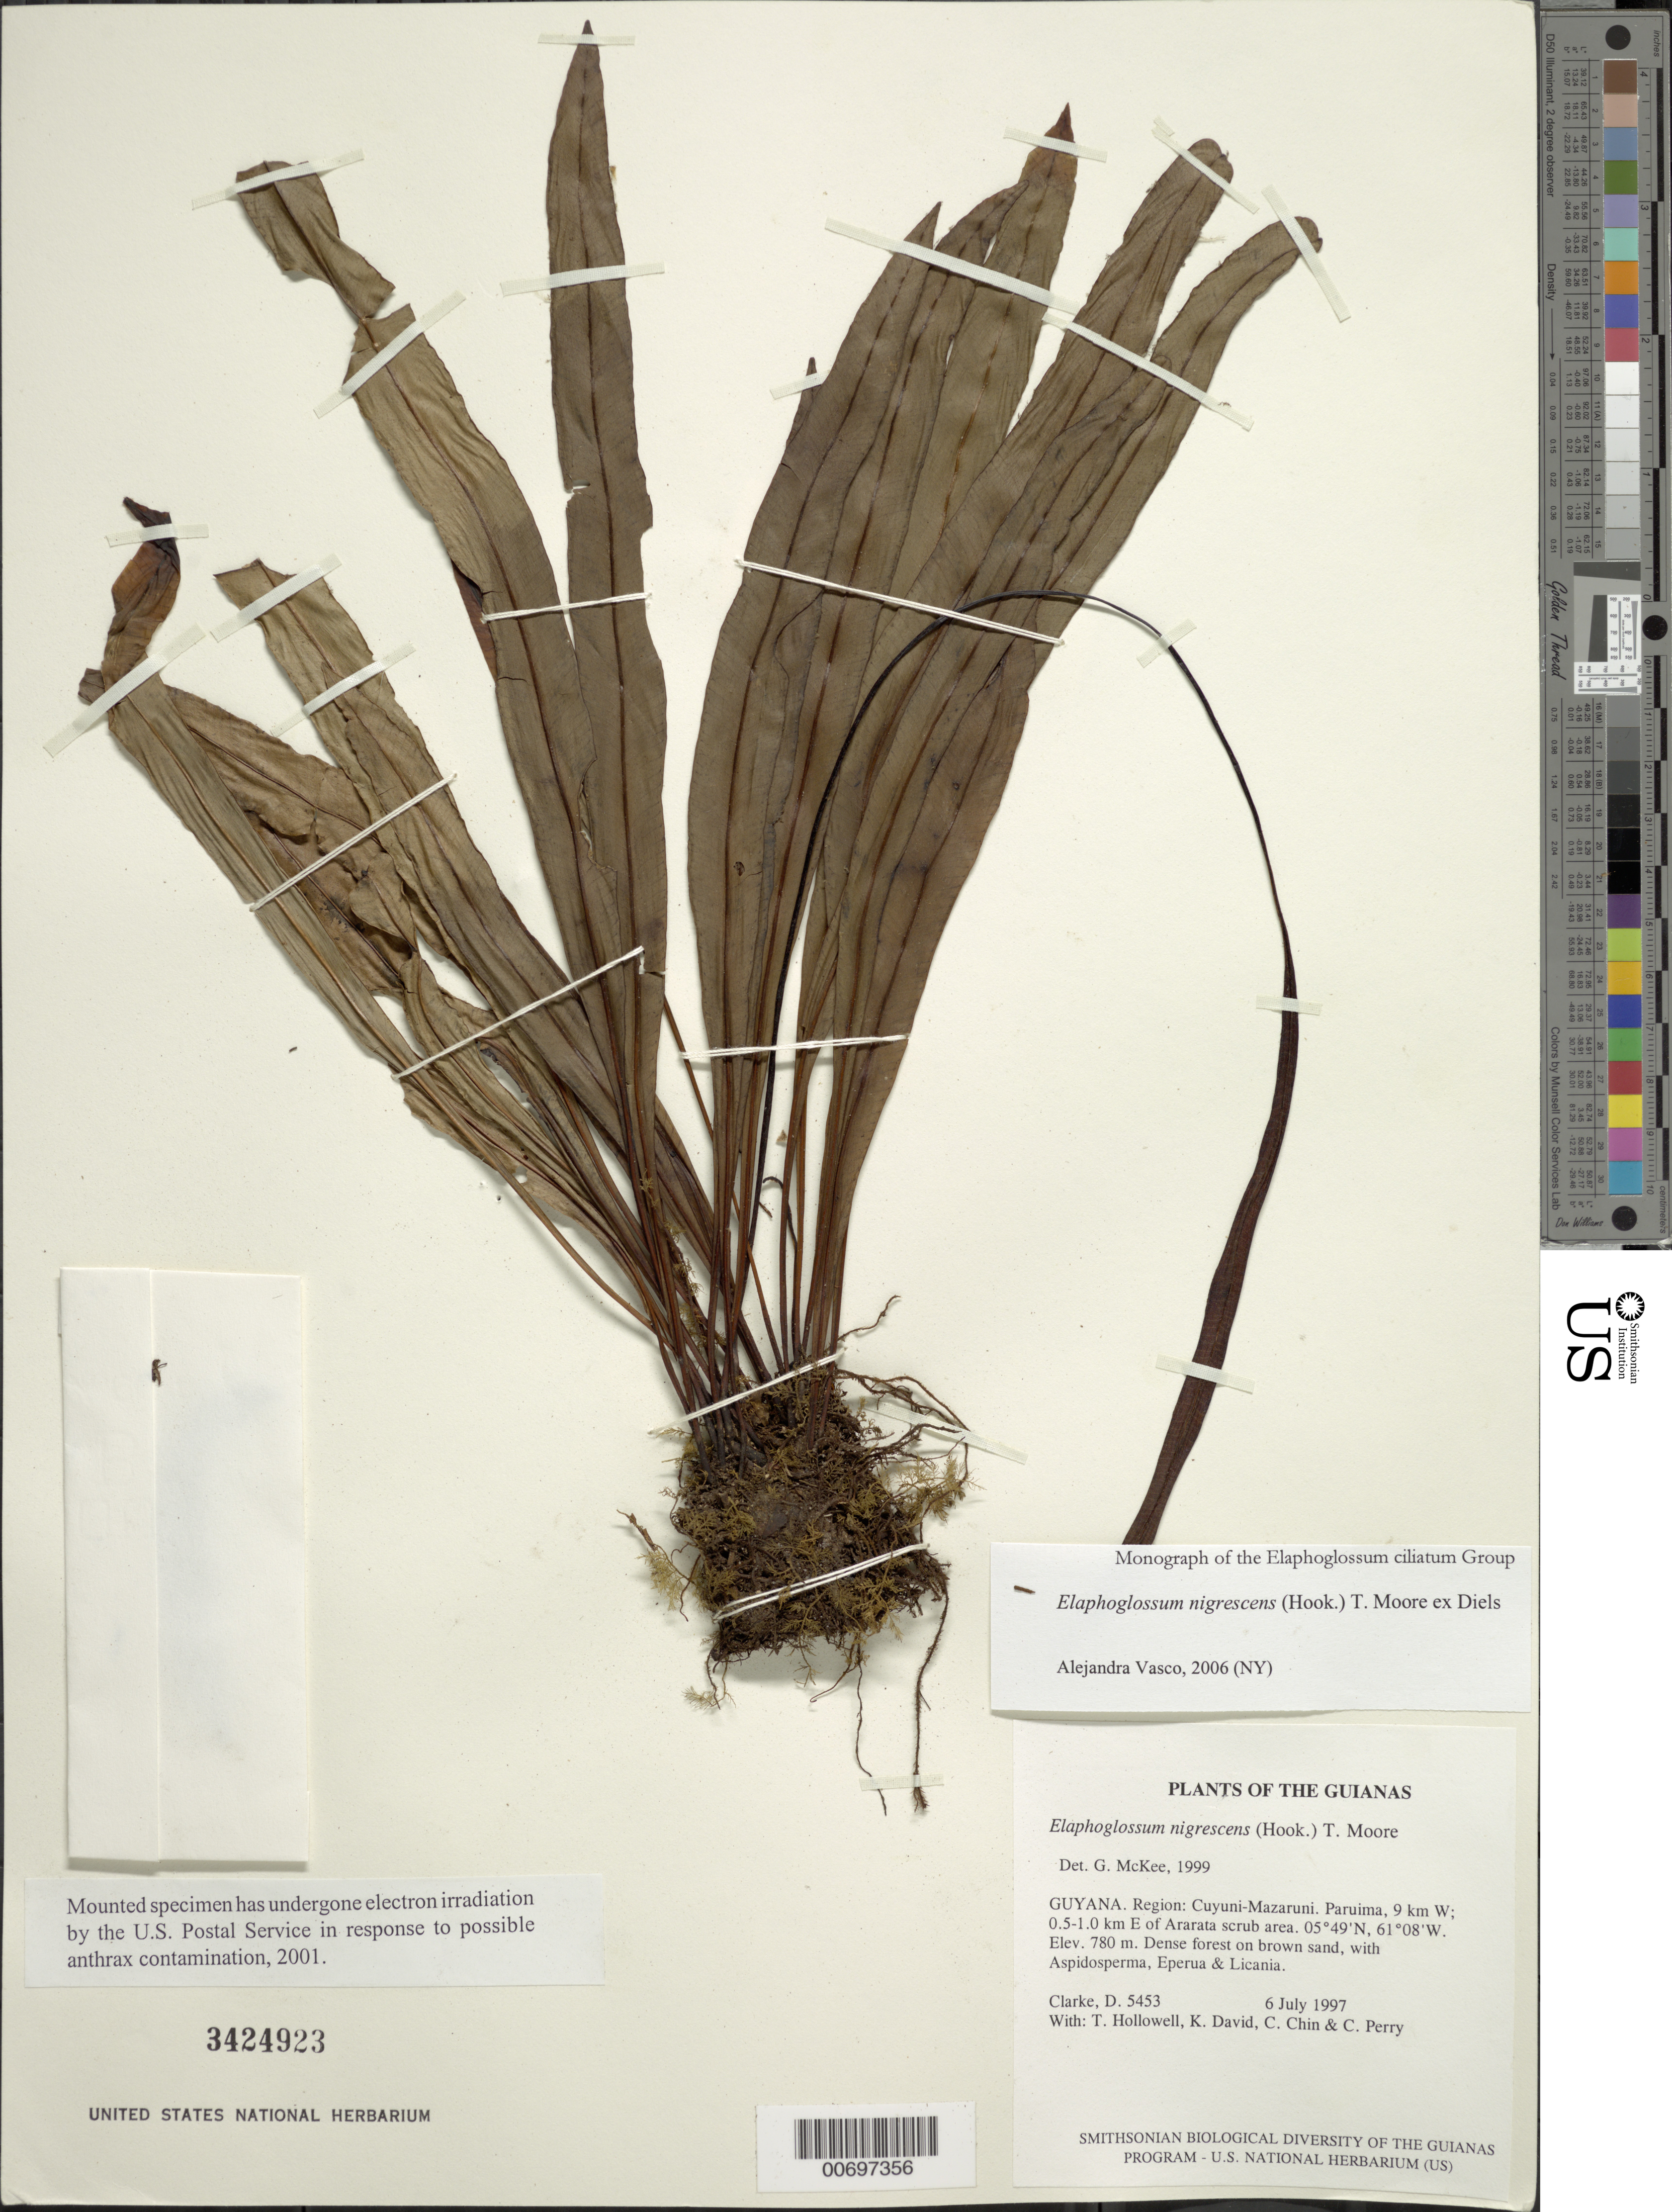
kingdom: Plantae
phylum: Tracheophyta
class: Polypodiopsida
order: Polypodiales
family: Dryopteridaceae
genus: Elaphoglossum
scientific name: Elaphoglossum nigrescens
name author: (Hook.) T. Moore ex Diels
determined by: McKee, G. S., (US), NMNH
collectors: H. D. Clarke, T. Hollowell, K. David, C. Chin & C. Perry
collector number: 5453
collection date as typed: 6 July 1997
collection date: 1997-07-06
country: Guyana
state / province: Cuyuni-Mazaruni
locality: Paruima, 9 km W; 0.5-1.0 km E of Ararata scrub area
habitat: Dense forest on brown sand, with Aspidosperma, Eperua & Licania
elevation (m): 780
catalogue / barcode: US 3424923